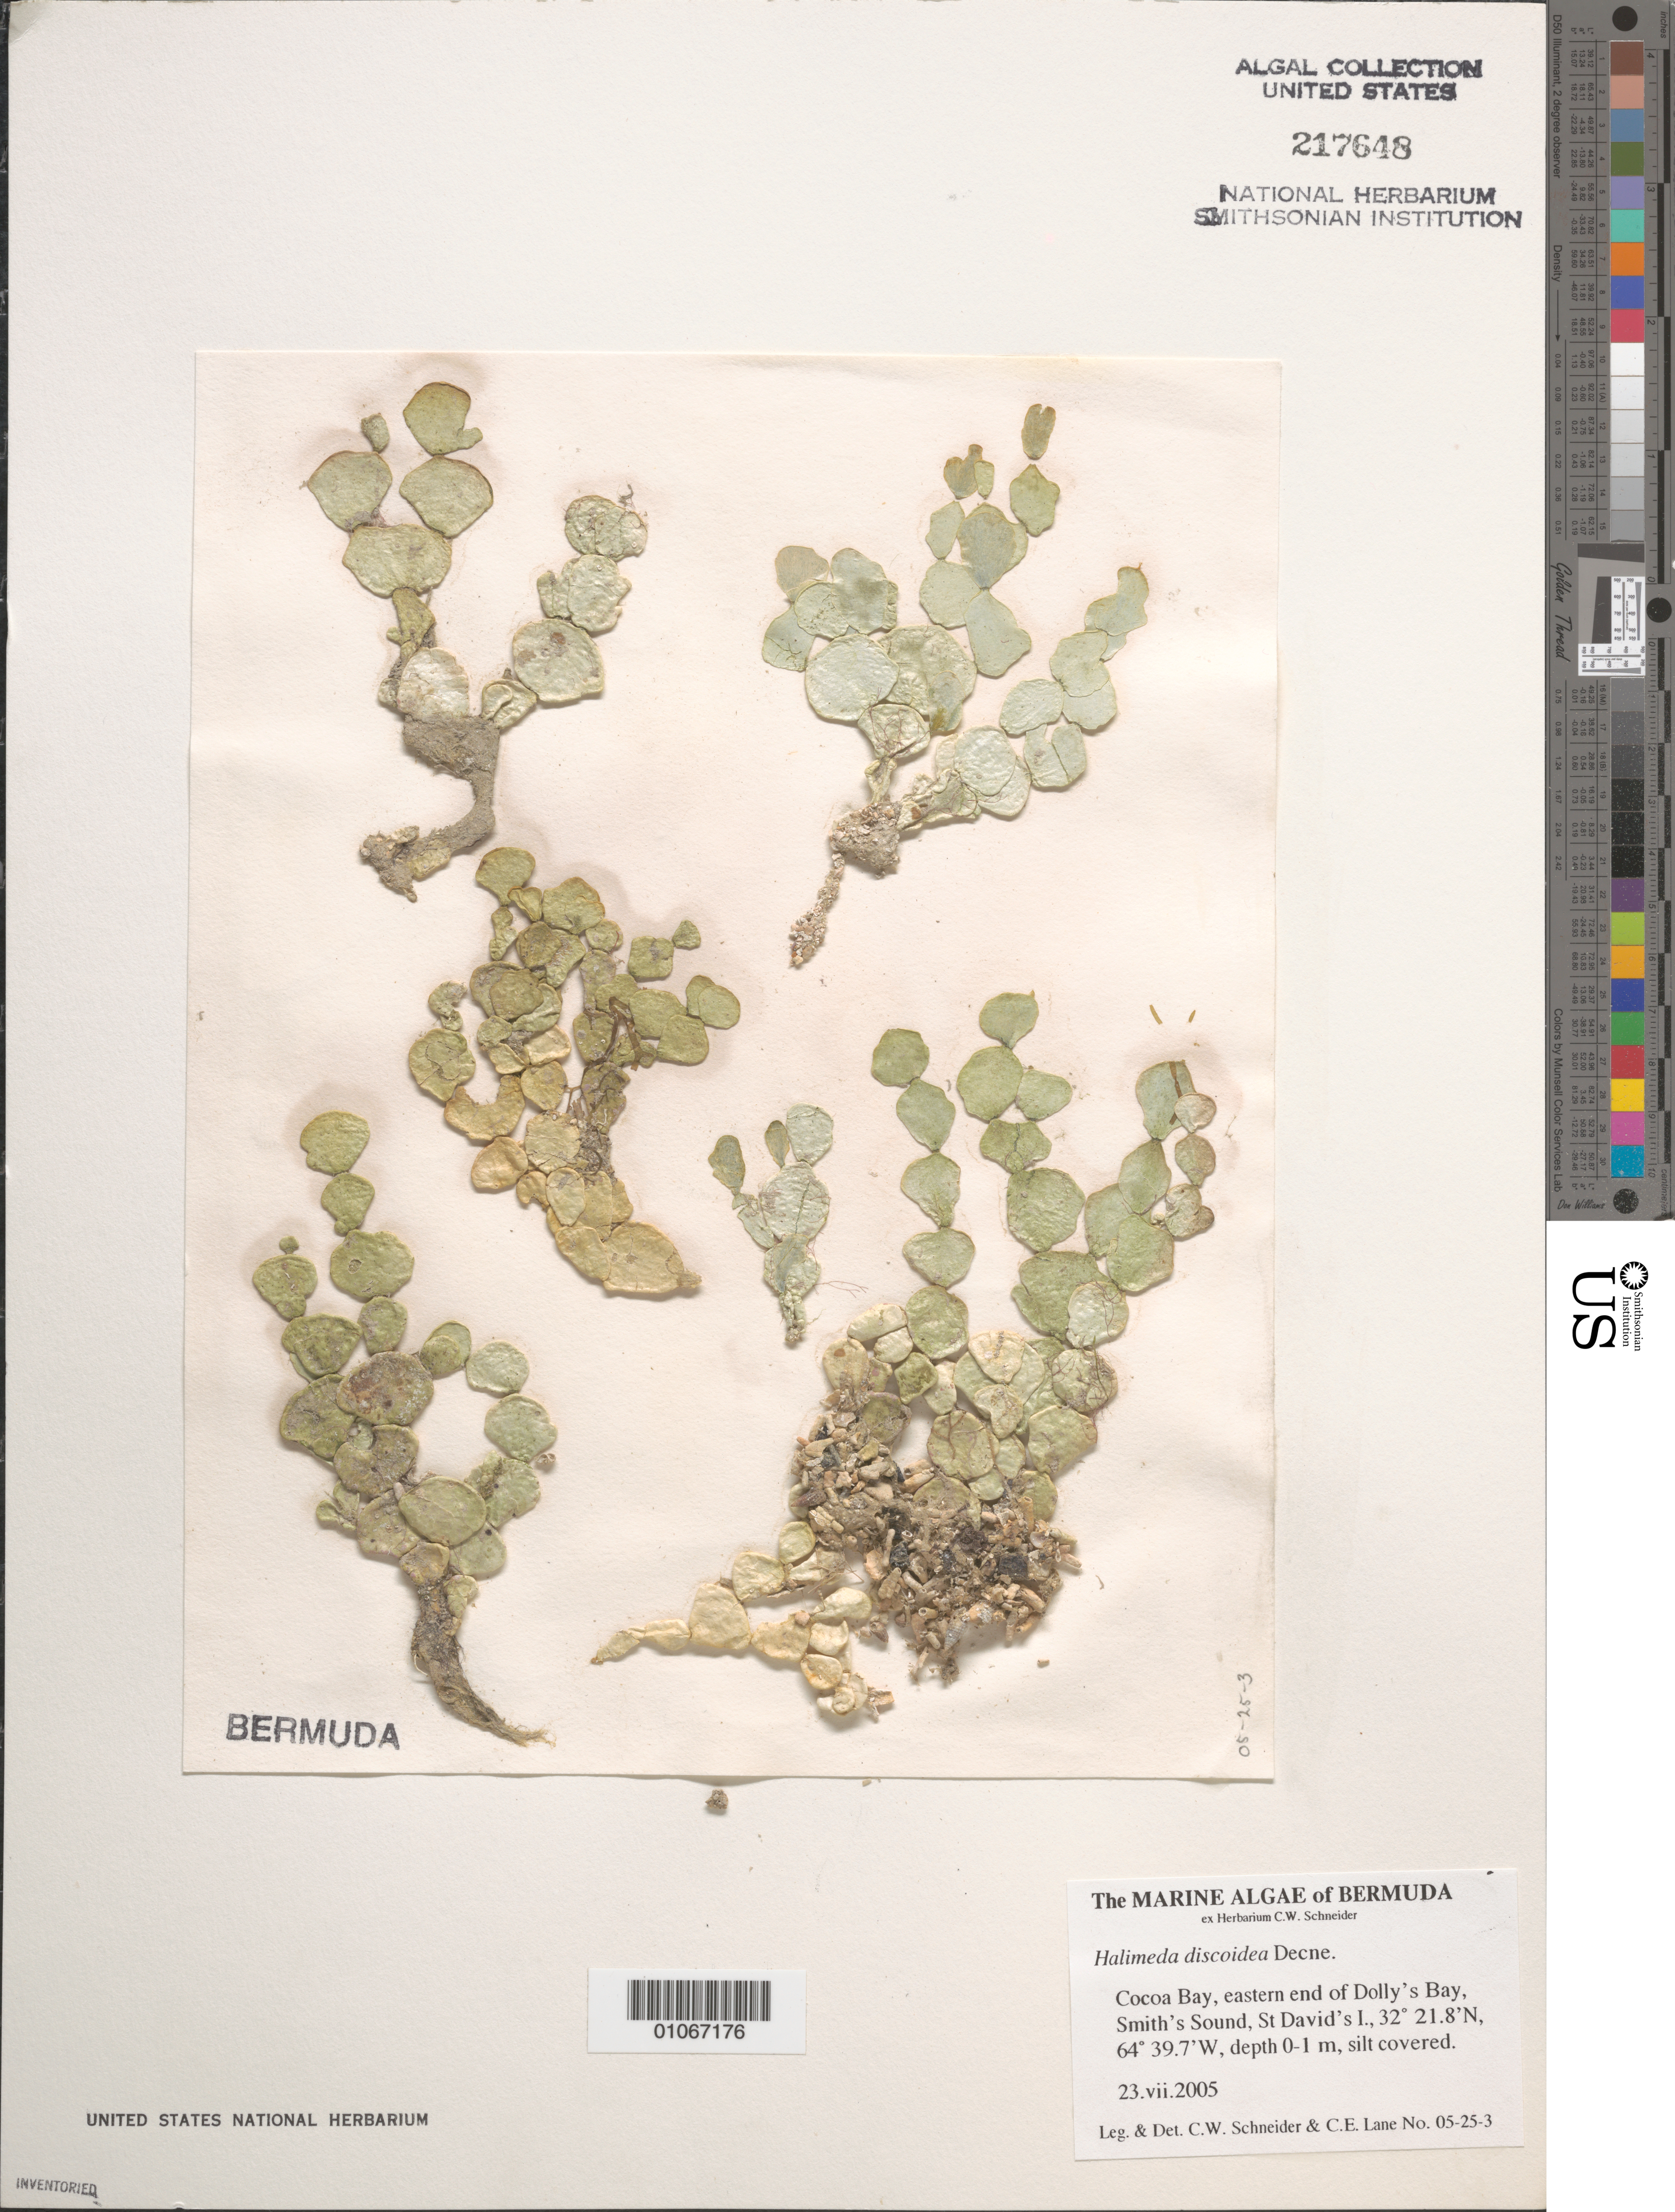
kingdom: Plantae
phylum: Chlorophyta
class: Ulvophyceae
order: Bryopsidales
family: Halimedaceae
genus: Halimeda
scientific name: Halimeda discoidea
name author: Decne.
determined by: Schneider, C. W.; Lane, C. E.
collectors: C. W. Schneider & C. E. Lane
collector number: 05-25-3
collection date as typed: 23 Jul 2005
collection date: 2005-07-23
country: Bermuda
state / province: Saint George's (parish)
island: St. David's Island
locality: Cocoa Bay, eastern end of Dolly's Bay, Smith's Sound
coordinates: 32 21.8'N, 64 39.7'W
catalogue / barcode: US 217648